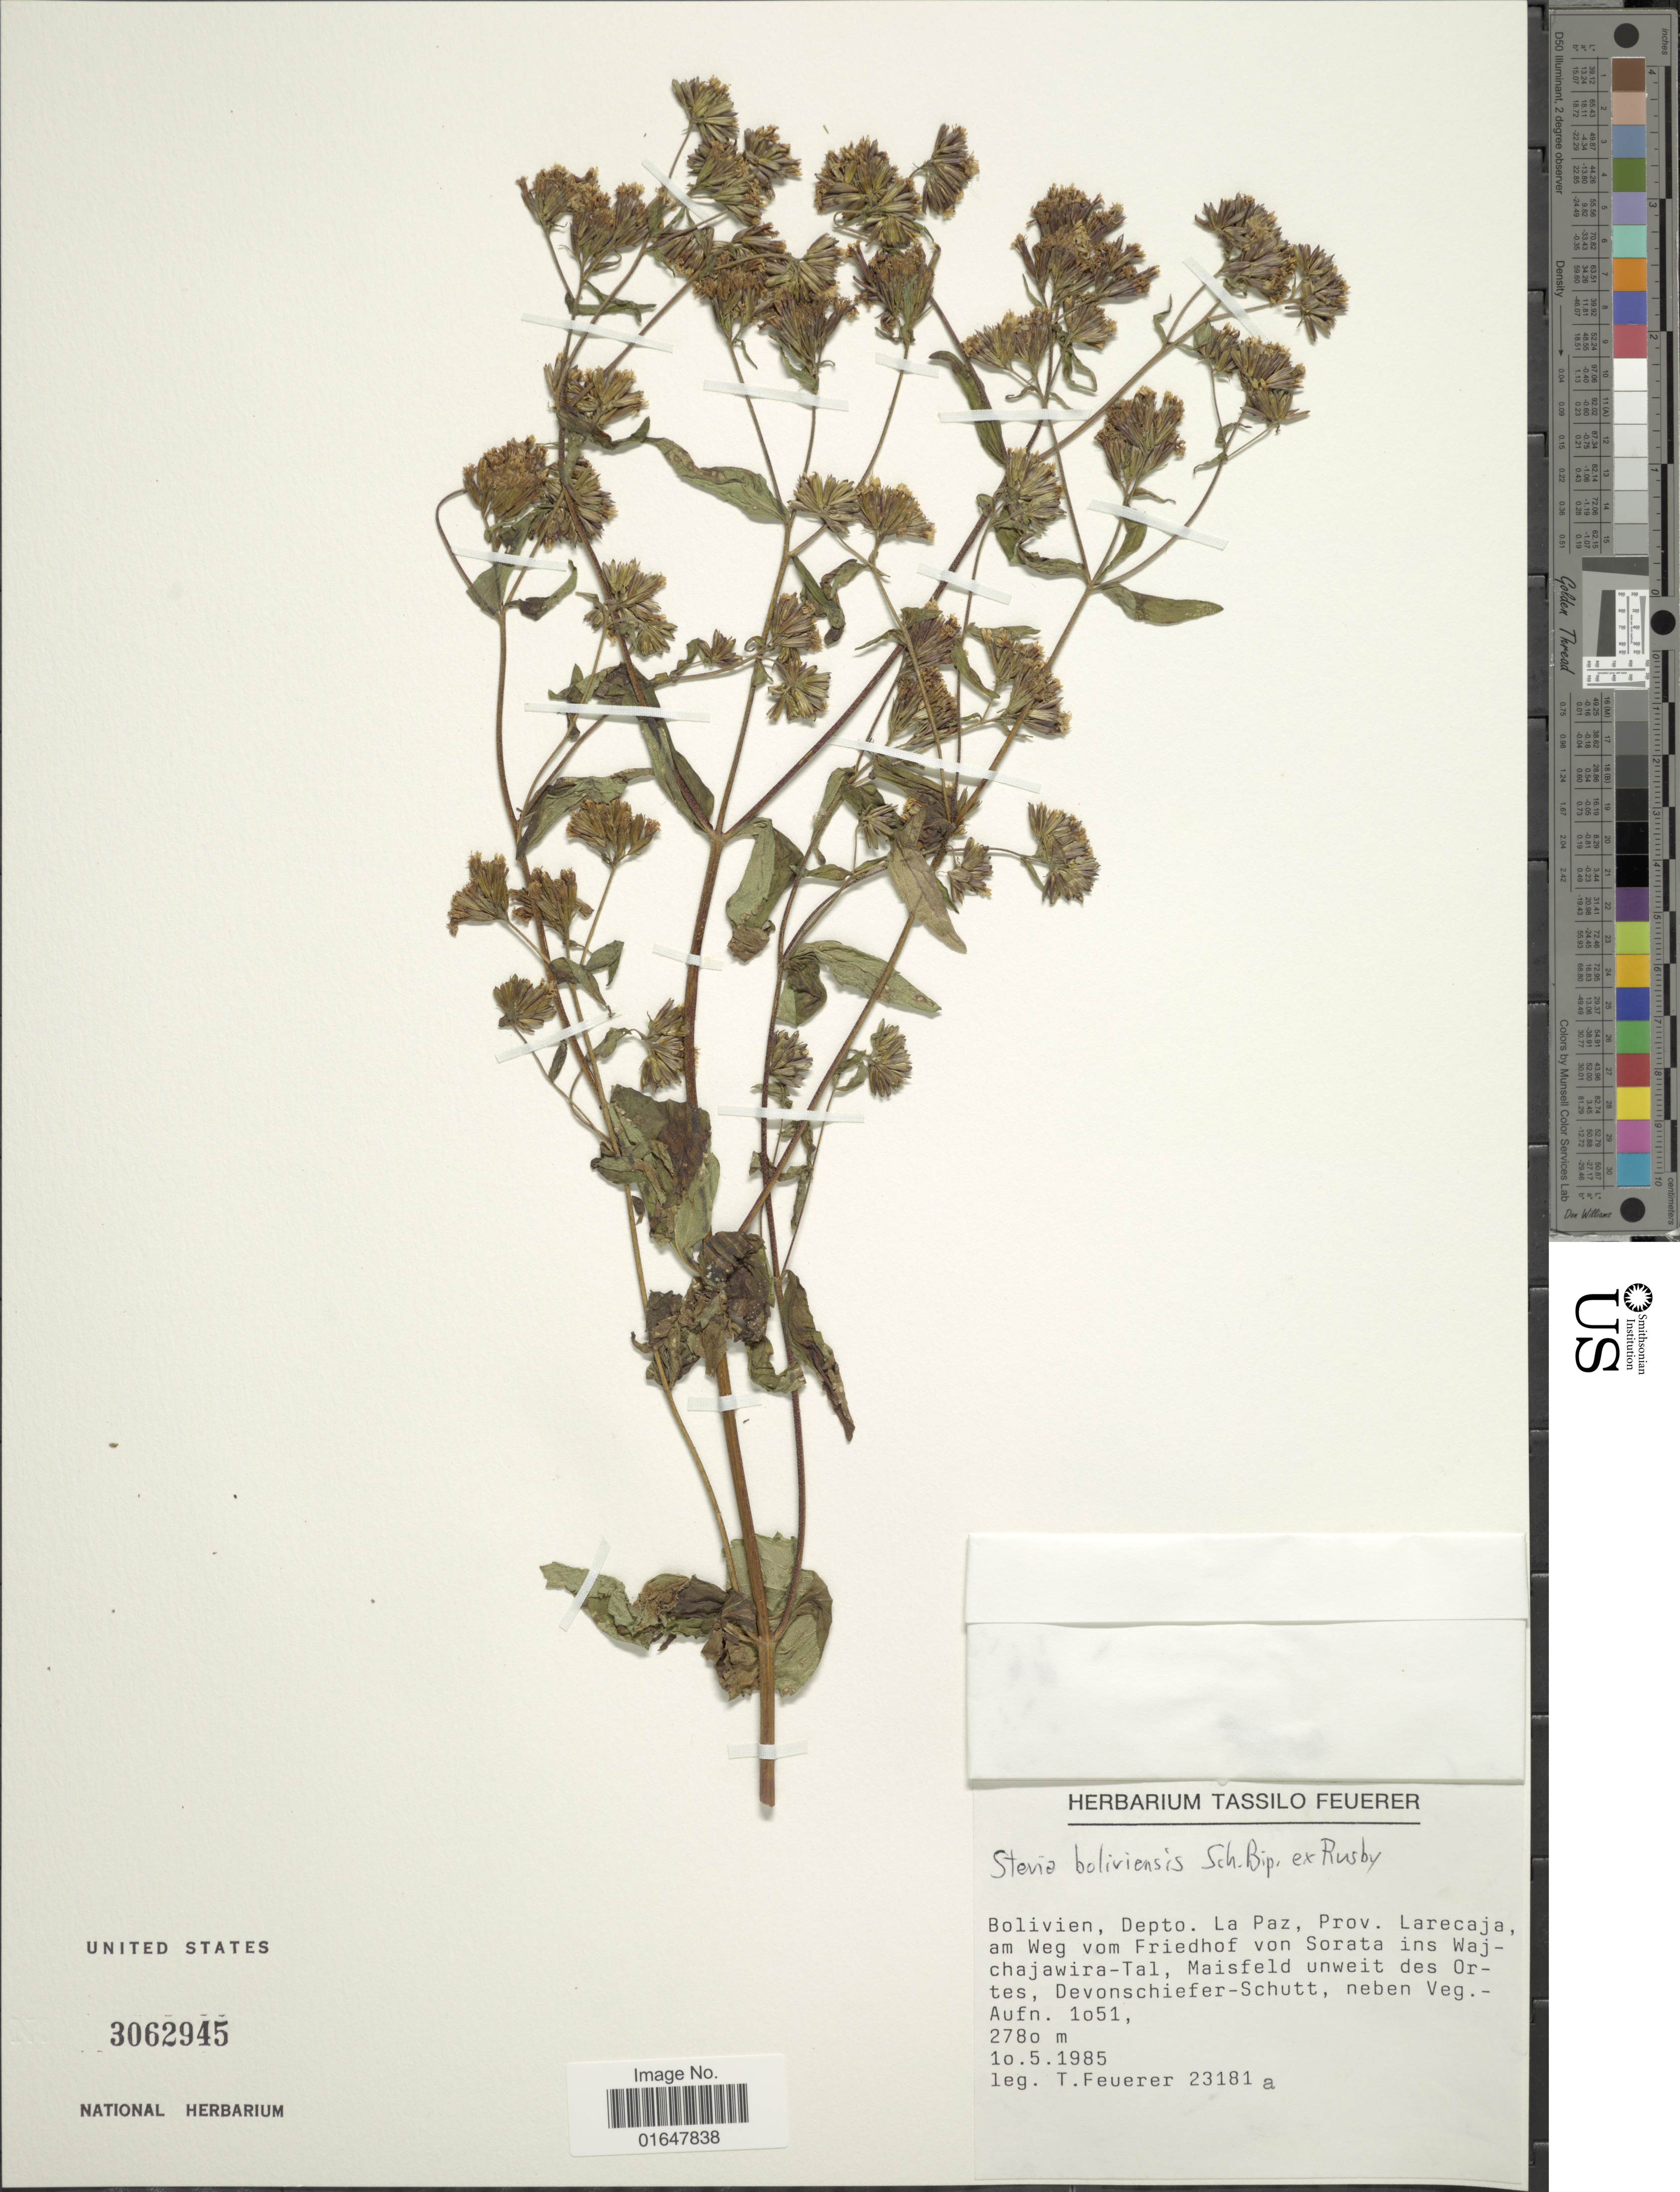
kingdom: Plantae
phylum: Tracheophyta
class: Magnoliopsida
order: Asterales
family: Asteraceae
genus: Stevia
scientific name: Stevia boliviensis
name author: Sch. Bip. ex Rusby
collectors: T. Feuerer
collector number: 23181a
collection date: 1985-05-10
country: Bolivia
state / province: La Paz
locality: Bolivien, Prov. Larecaja, am Weg vom Friedhof von Sorata ins Wajchajawira-Tal, Maisfeld unwiet des Ortes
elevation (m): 2780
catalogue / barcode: US 3062945